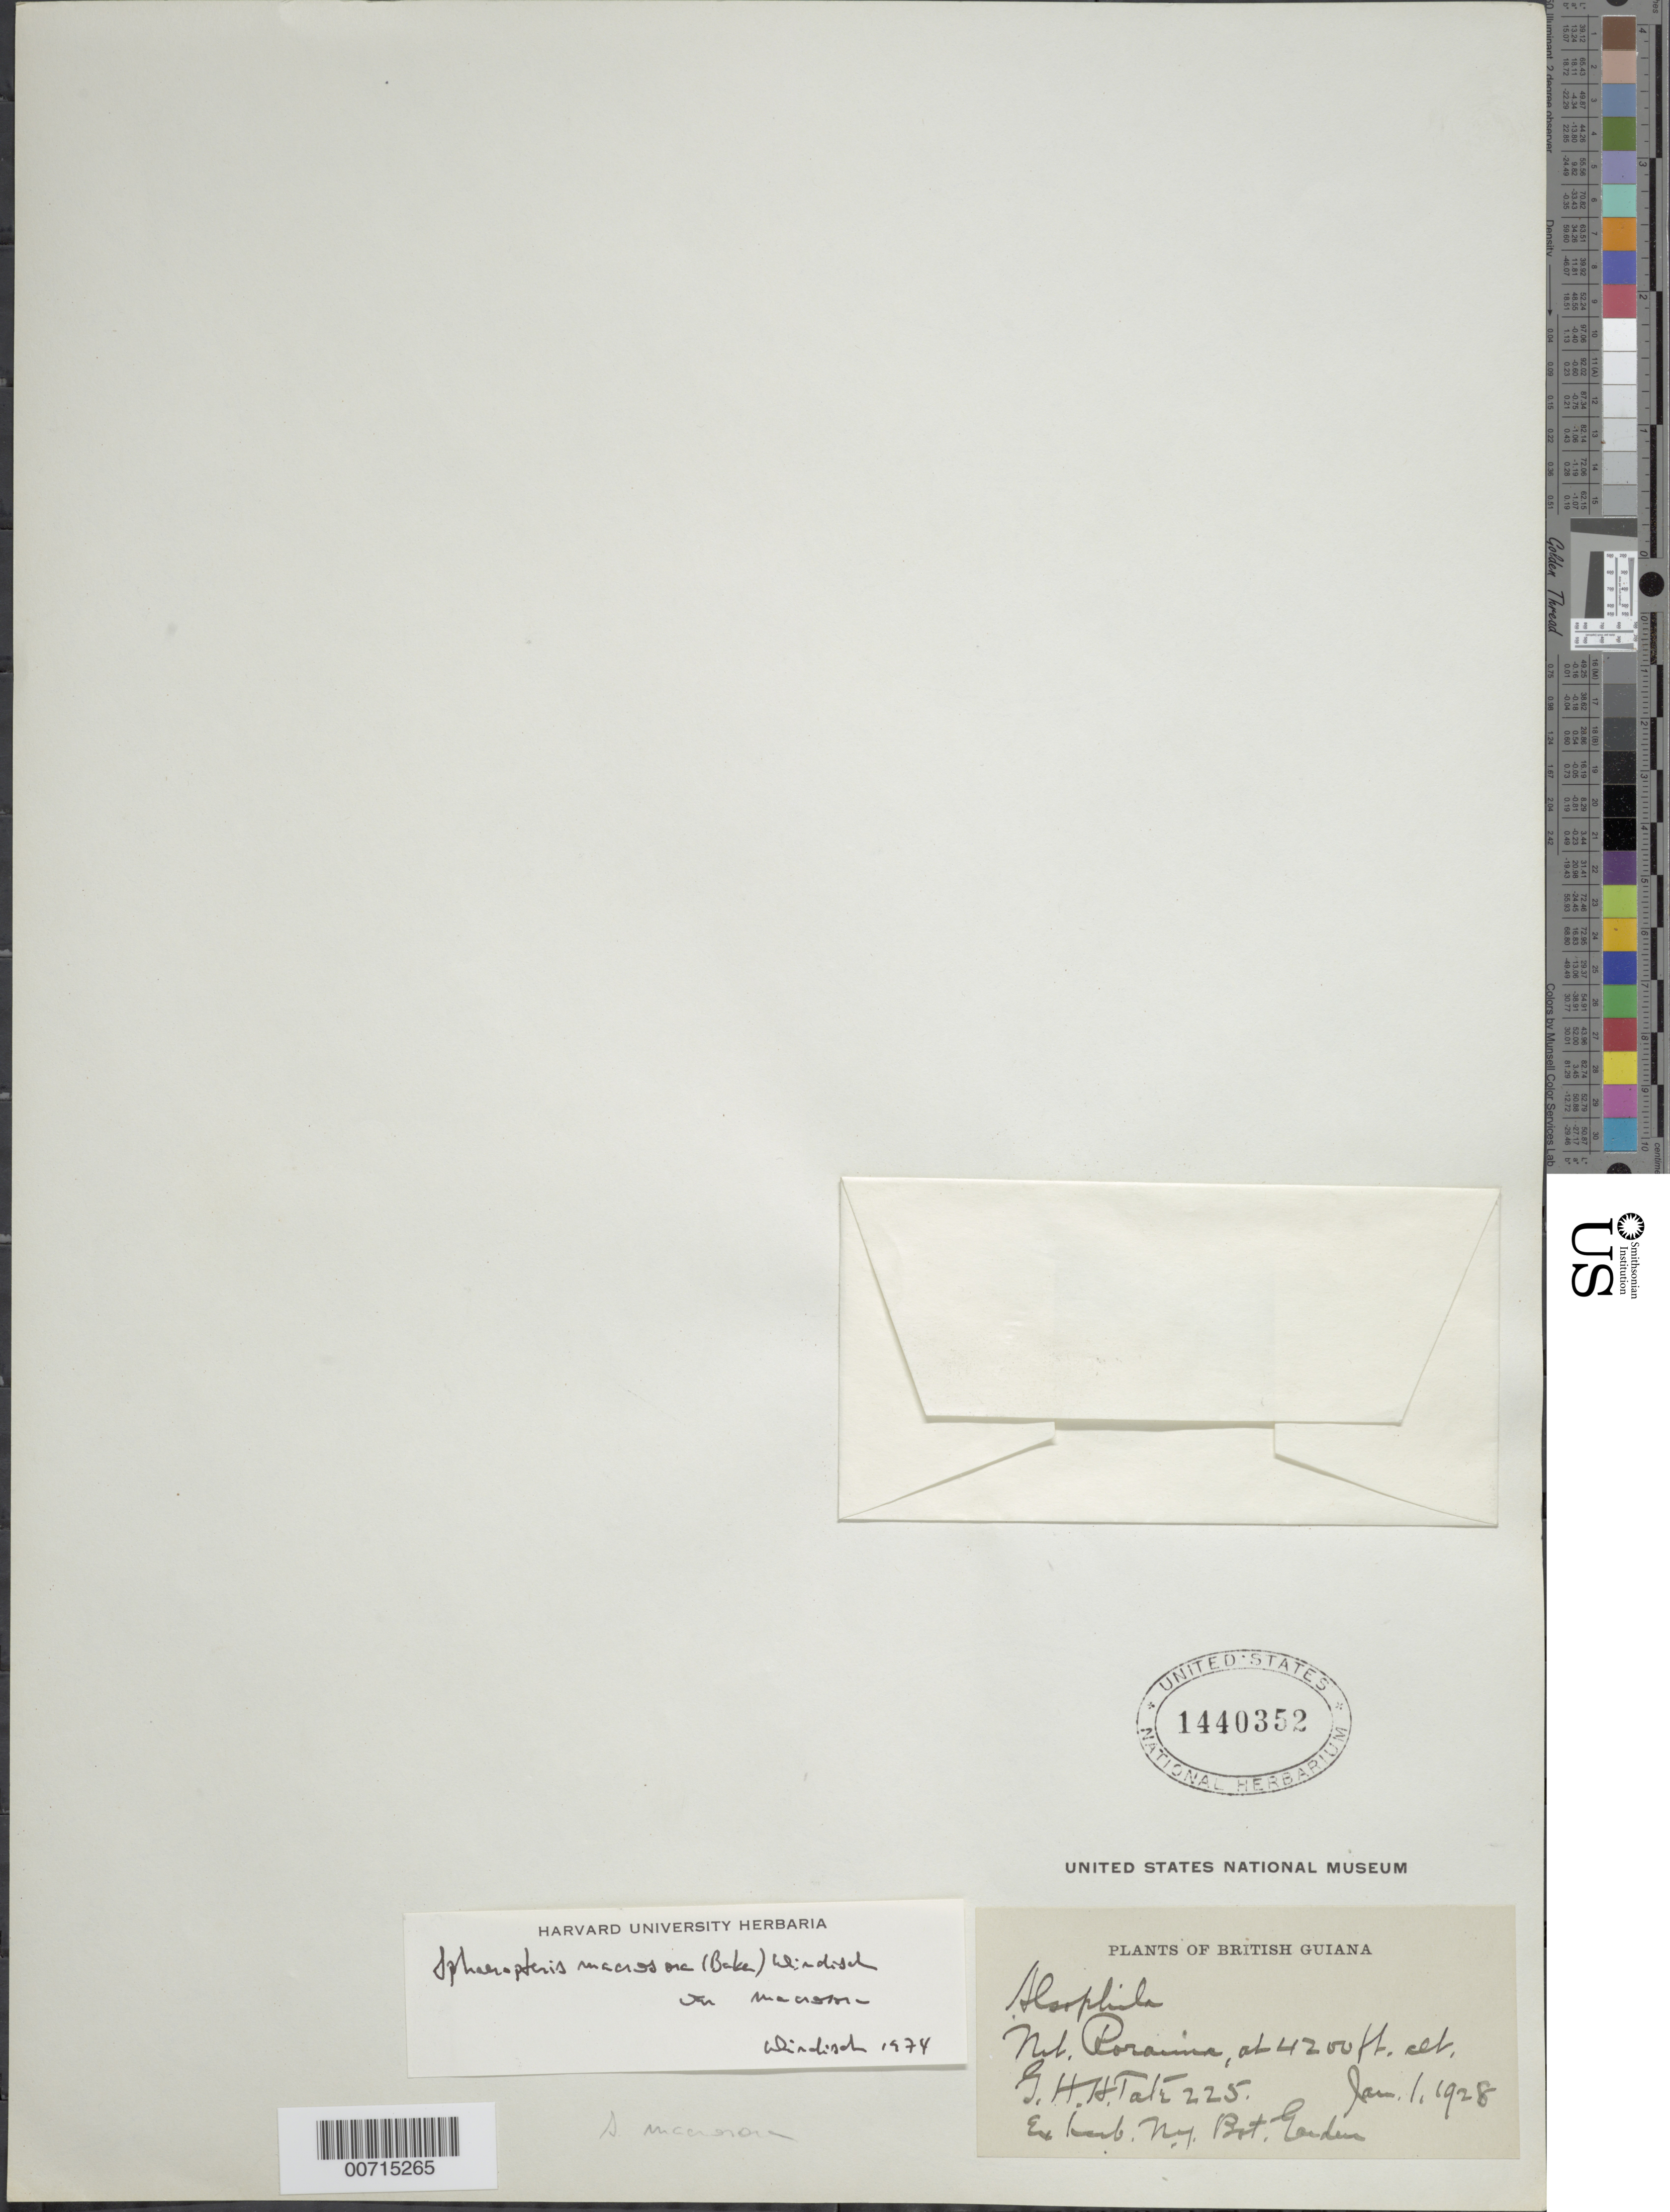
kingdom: Plantae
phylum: Tracheophyta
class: Polypodiopsida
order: Cyatheales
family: Cyatheaceae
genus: Cyathea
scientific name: Cyathea macrosora var. macrosora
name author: (Baker) Domin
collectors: G. H. H.Tate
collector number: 225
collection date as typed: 1-Jan-28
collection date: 1928-01-01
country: Guyana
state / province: Cuyuni-Mazaruni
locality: Mt. Roraima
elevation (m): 1280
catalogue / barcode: US 1440352